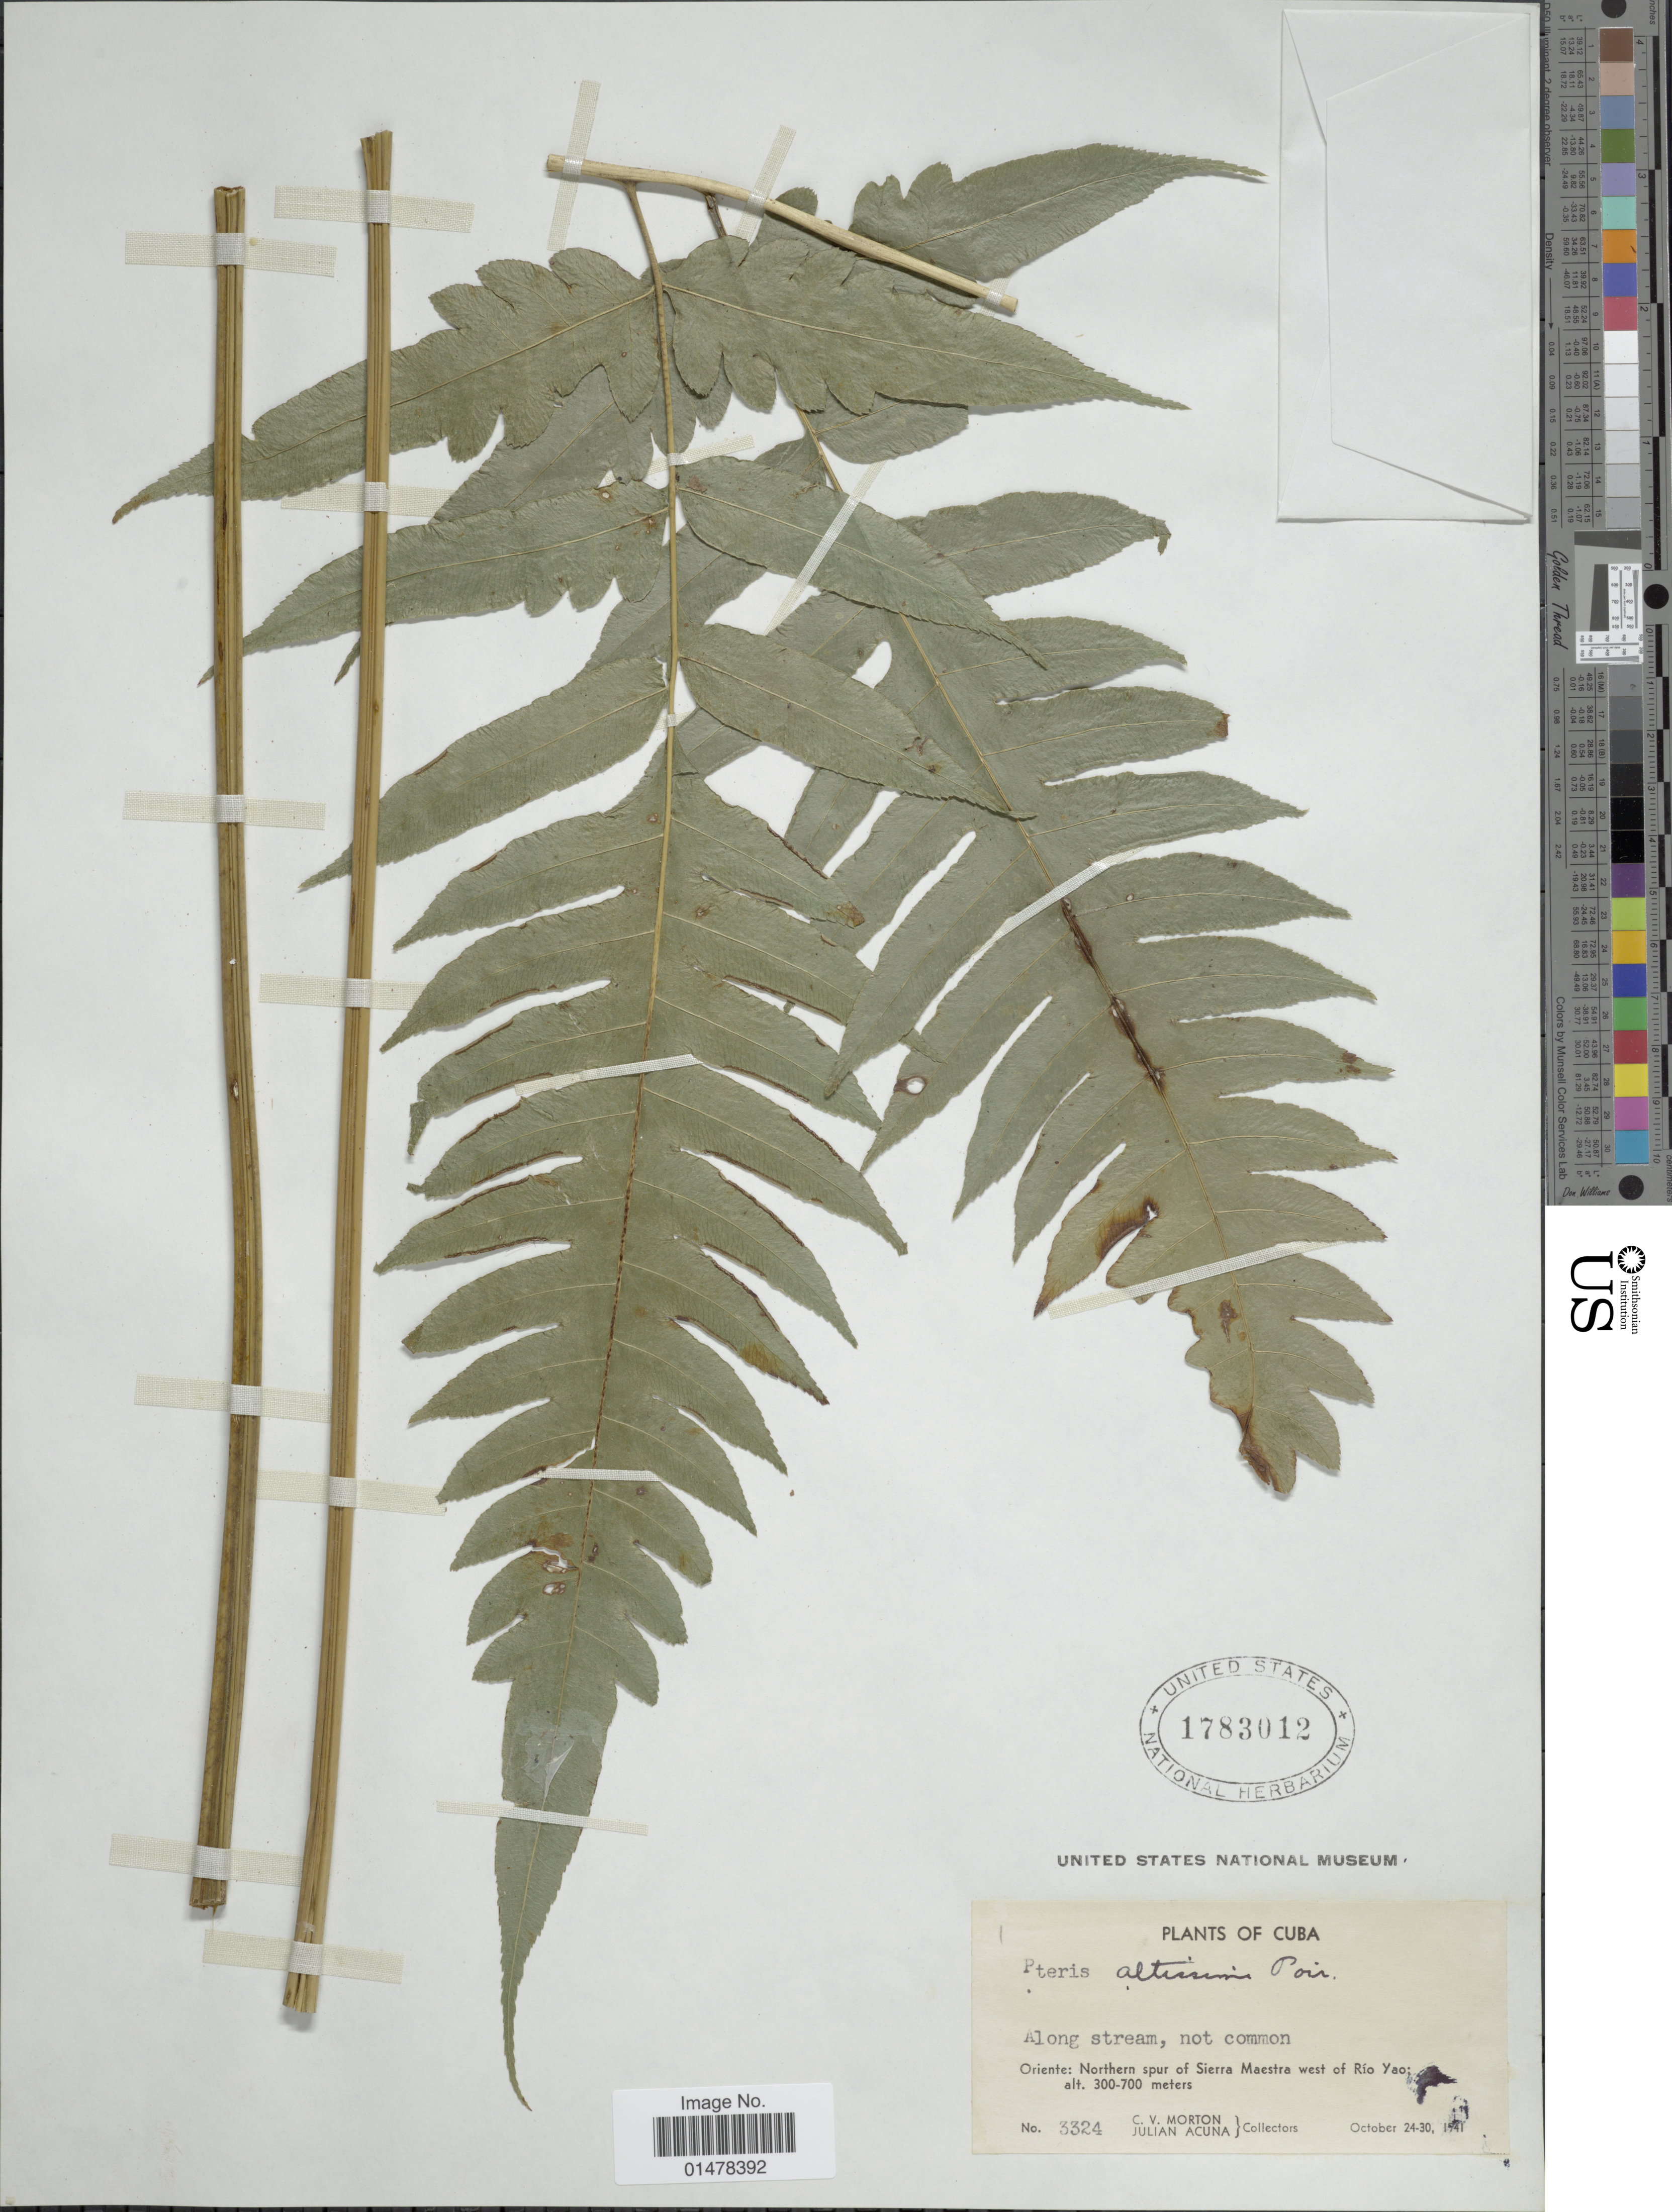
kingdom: Plantae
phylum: Tracheophyta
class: Polypodiopsida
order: Polypodiales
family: Pteridaceae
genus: Pteris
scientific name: Pteris altissima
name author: Poir.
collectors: C. V. Morton & J. B. Acuña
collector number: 3324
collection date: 1941-10-24/1941-10-30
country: Cuba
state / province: Oriente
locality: Plants of Cuba, Oriente: Northern spur of Sierra Maestra west of Rio Yao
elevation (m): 300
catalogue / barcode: US 1783012